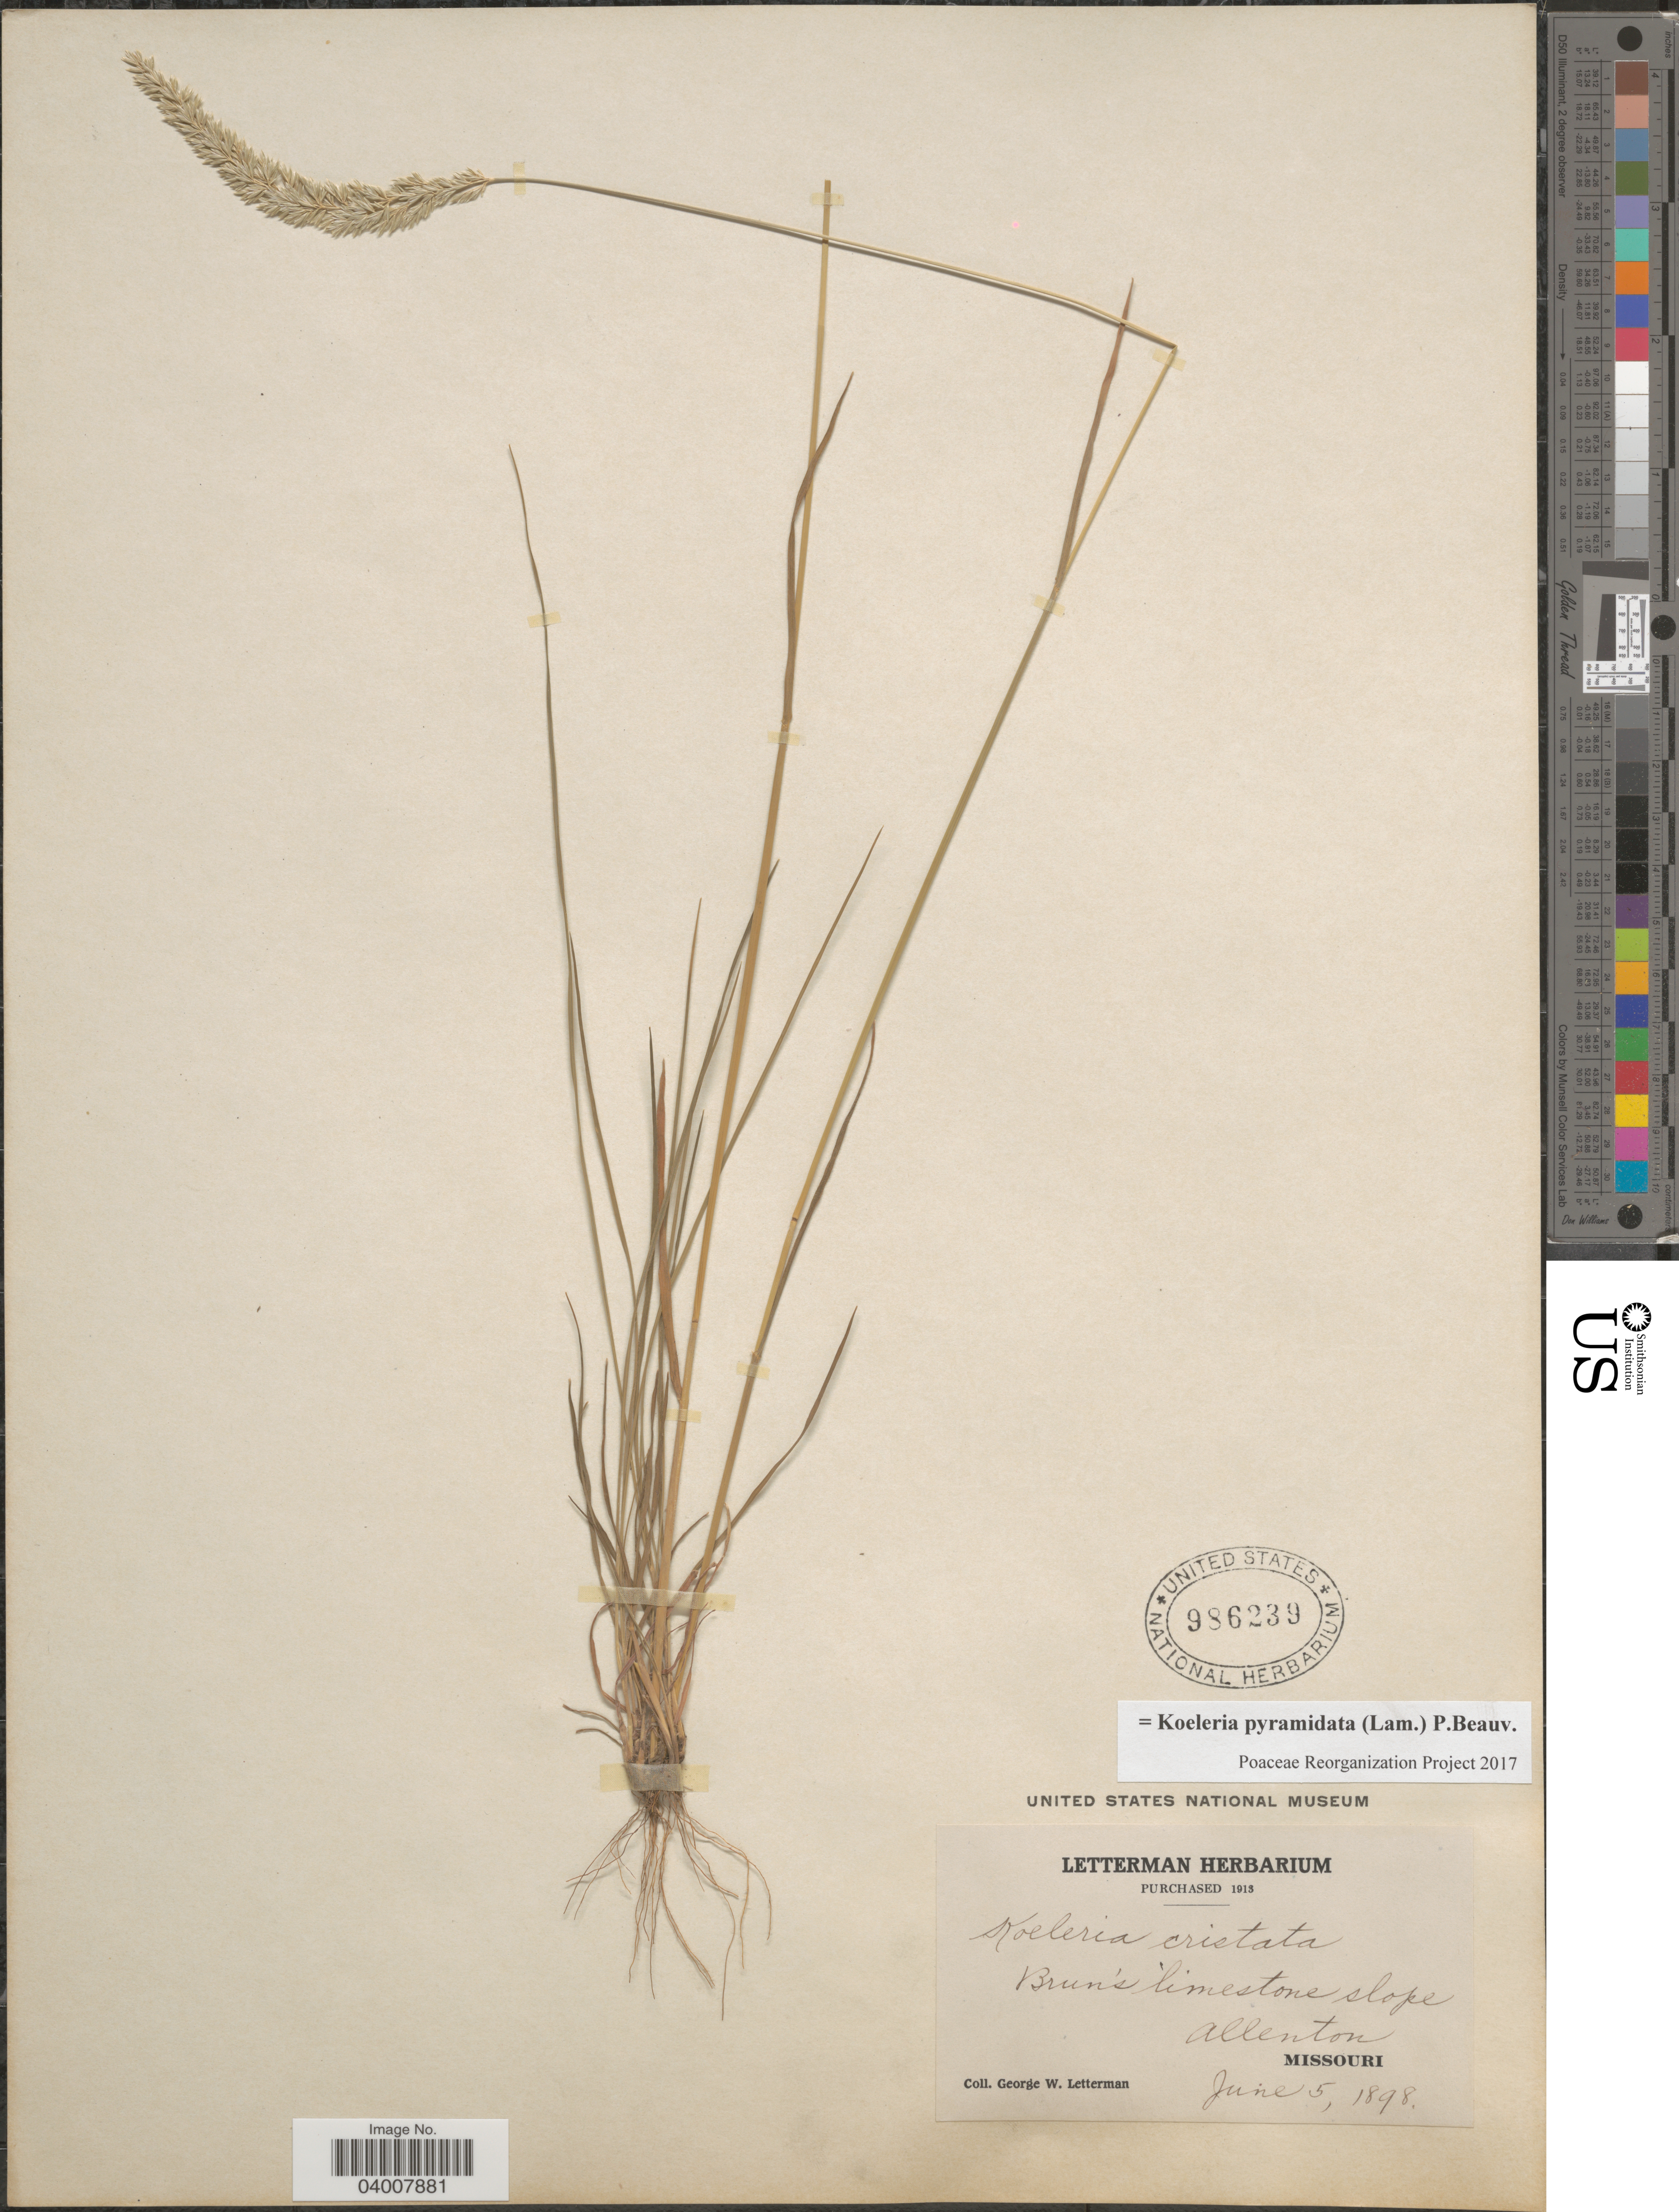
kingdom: Plantae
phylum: Tracheophyta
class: Liliopsida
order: Poales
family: Poaceae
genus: Koeleria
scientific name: Koeleria pyramidata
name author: (Lam.) P. Beauv.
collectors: G. W. Letterman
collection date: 1898-06-05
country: United States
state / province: Missouri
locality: Brun's limestone slope, Allenton.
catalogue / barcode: US 986239